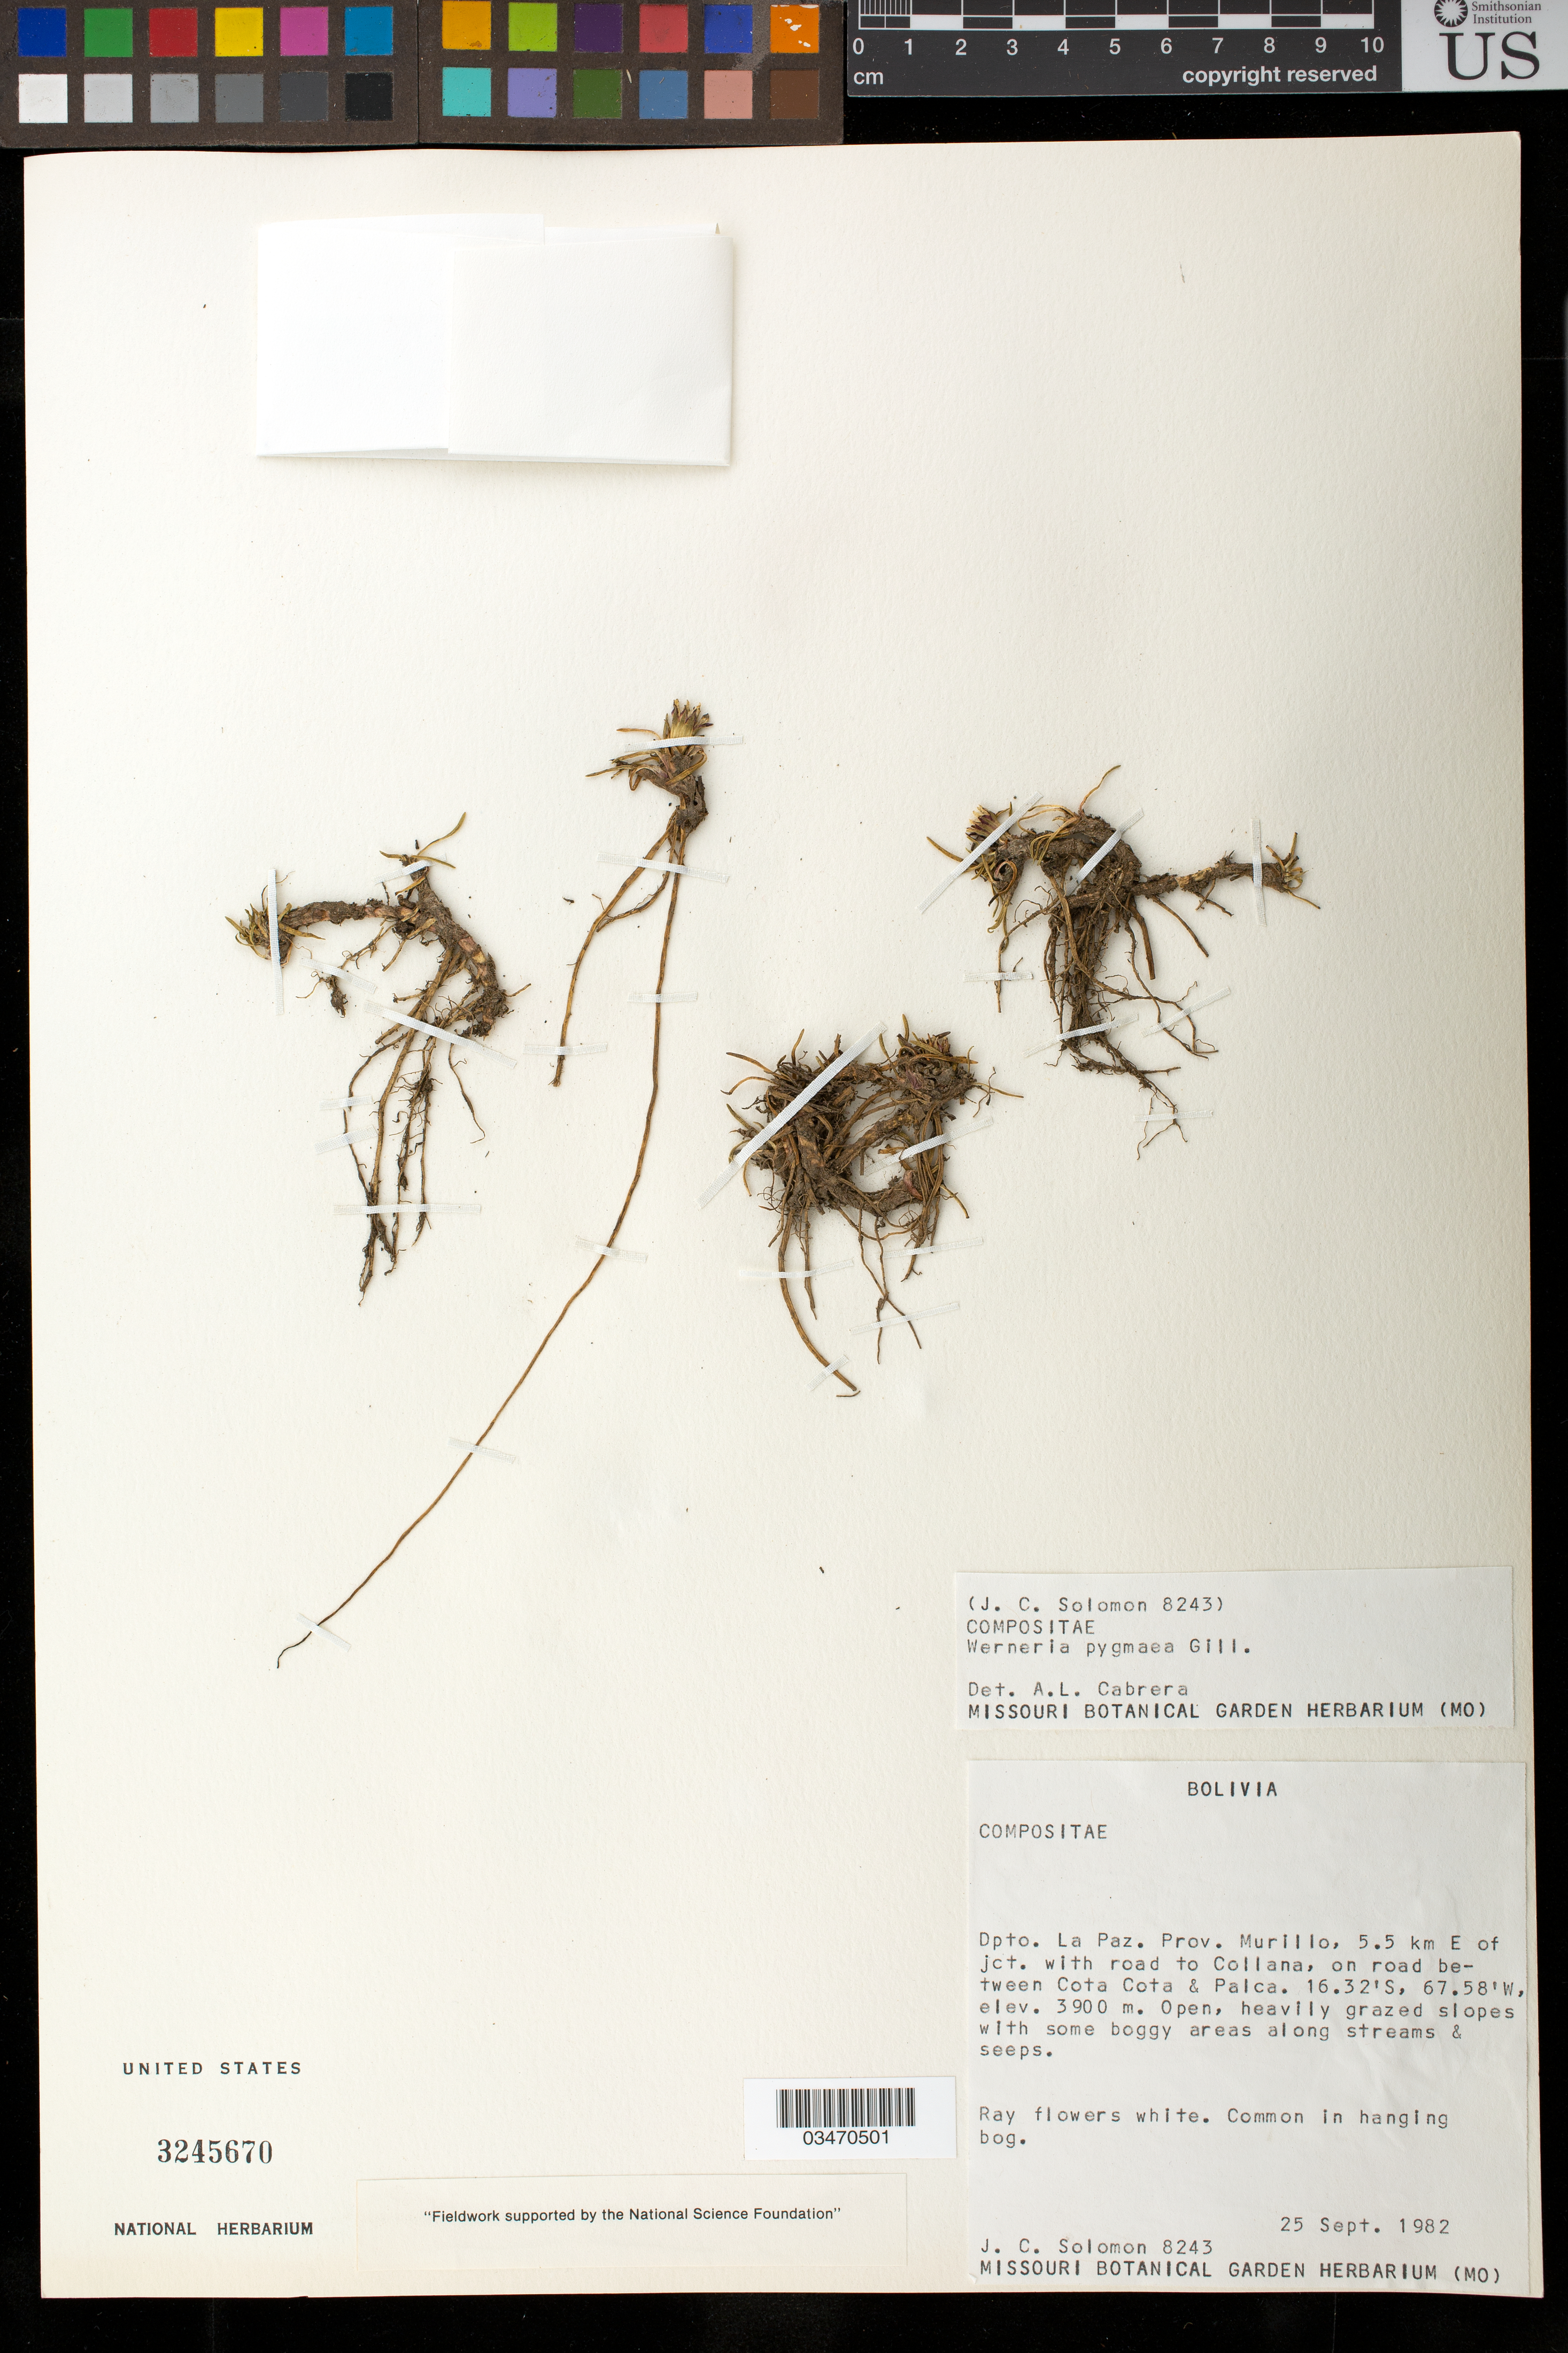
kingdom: Plantae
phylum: Tracheophyta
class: Magnoliopsida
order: Asterales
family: Asteraceae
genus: Werneria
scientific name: Werneria pygmaea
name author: Gillies ex Hook. & Arn.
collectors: J. C. Solomon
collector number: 8243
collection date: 1982-09-25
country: Bolivia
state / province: La Paz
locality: Prov. Murillo, 5.5 km E of jct with road to Collana, on road between Cota Cota & Palca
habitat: common in hanging bog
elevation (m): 3900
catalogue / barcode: US 3245670